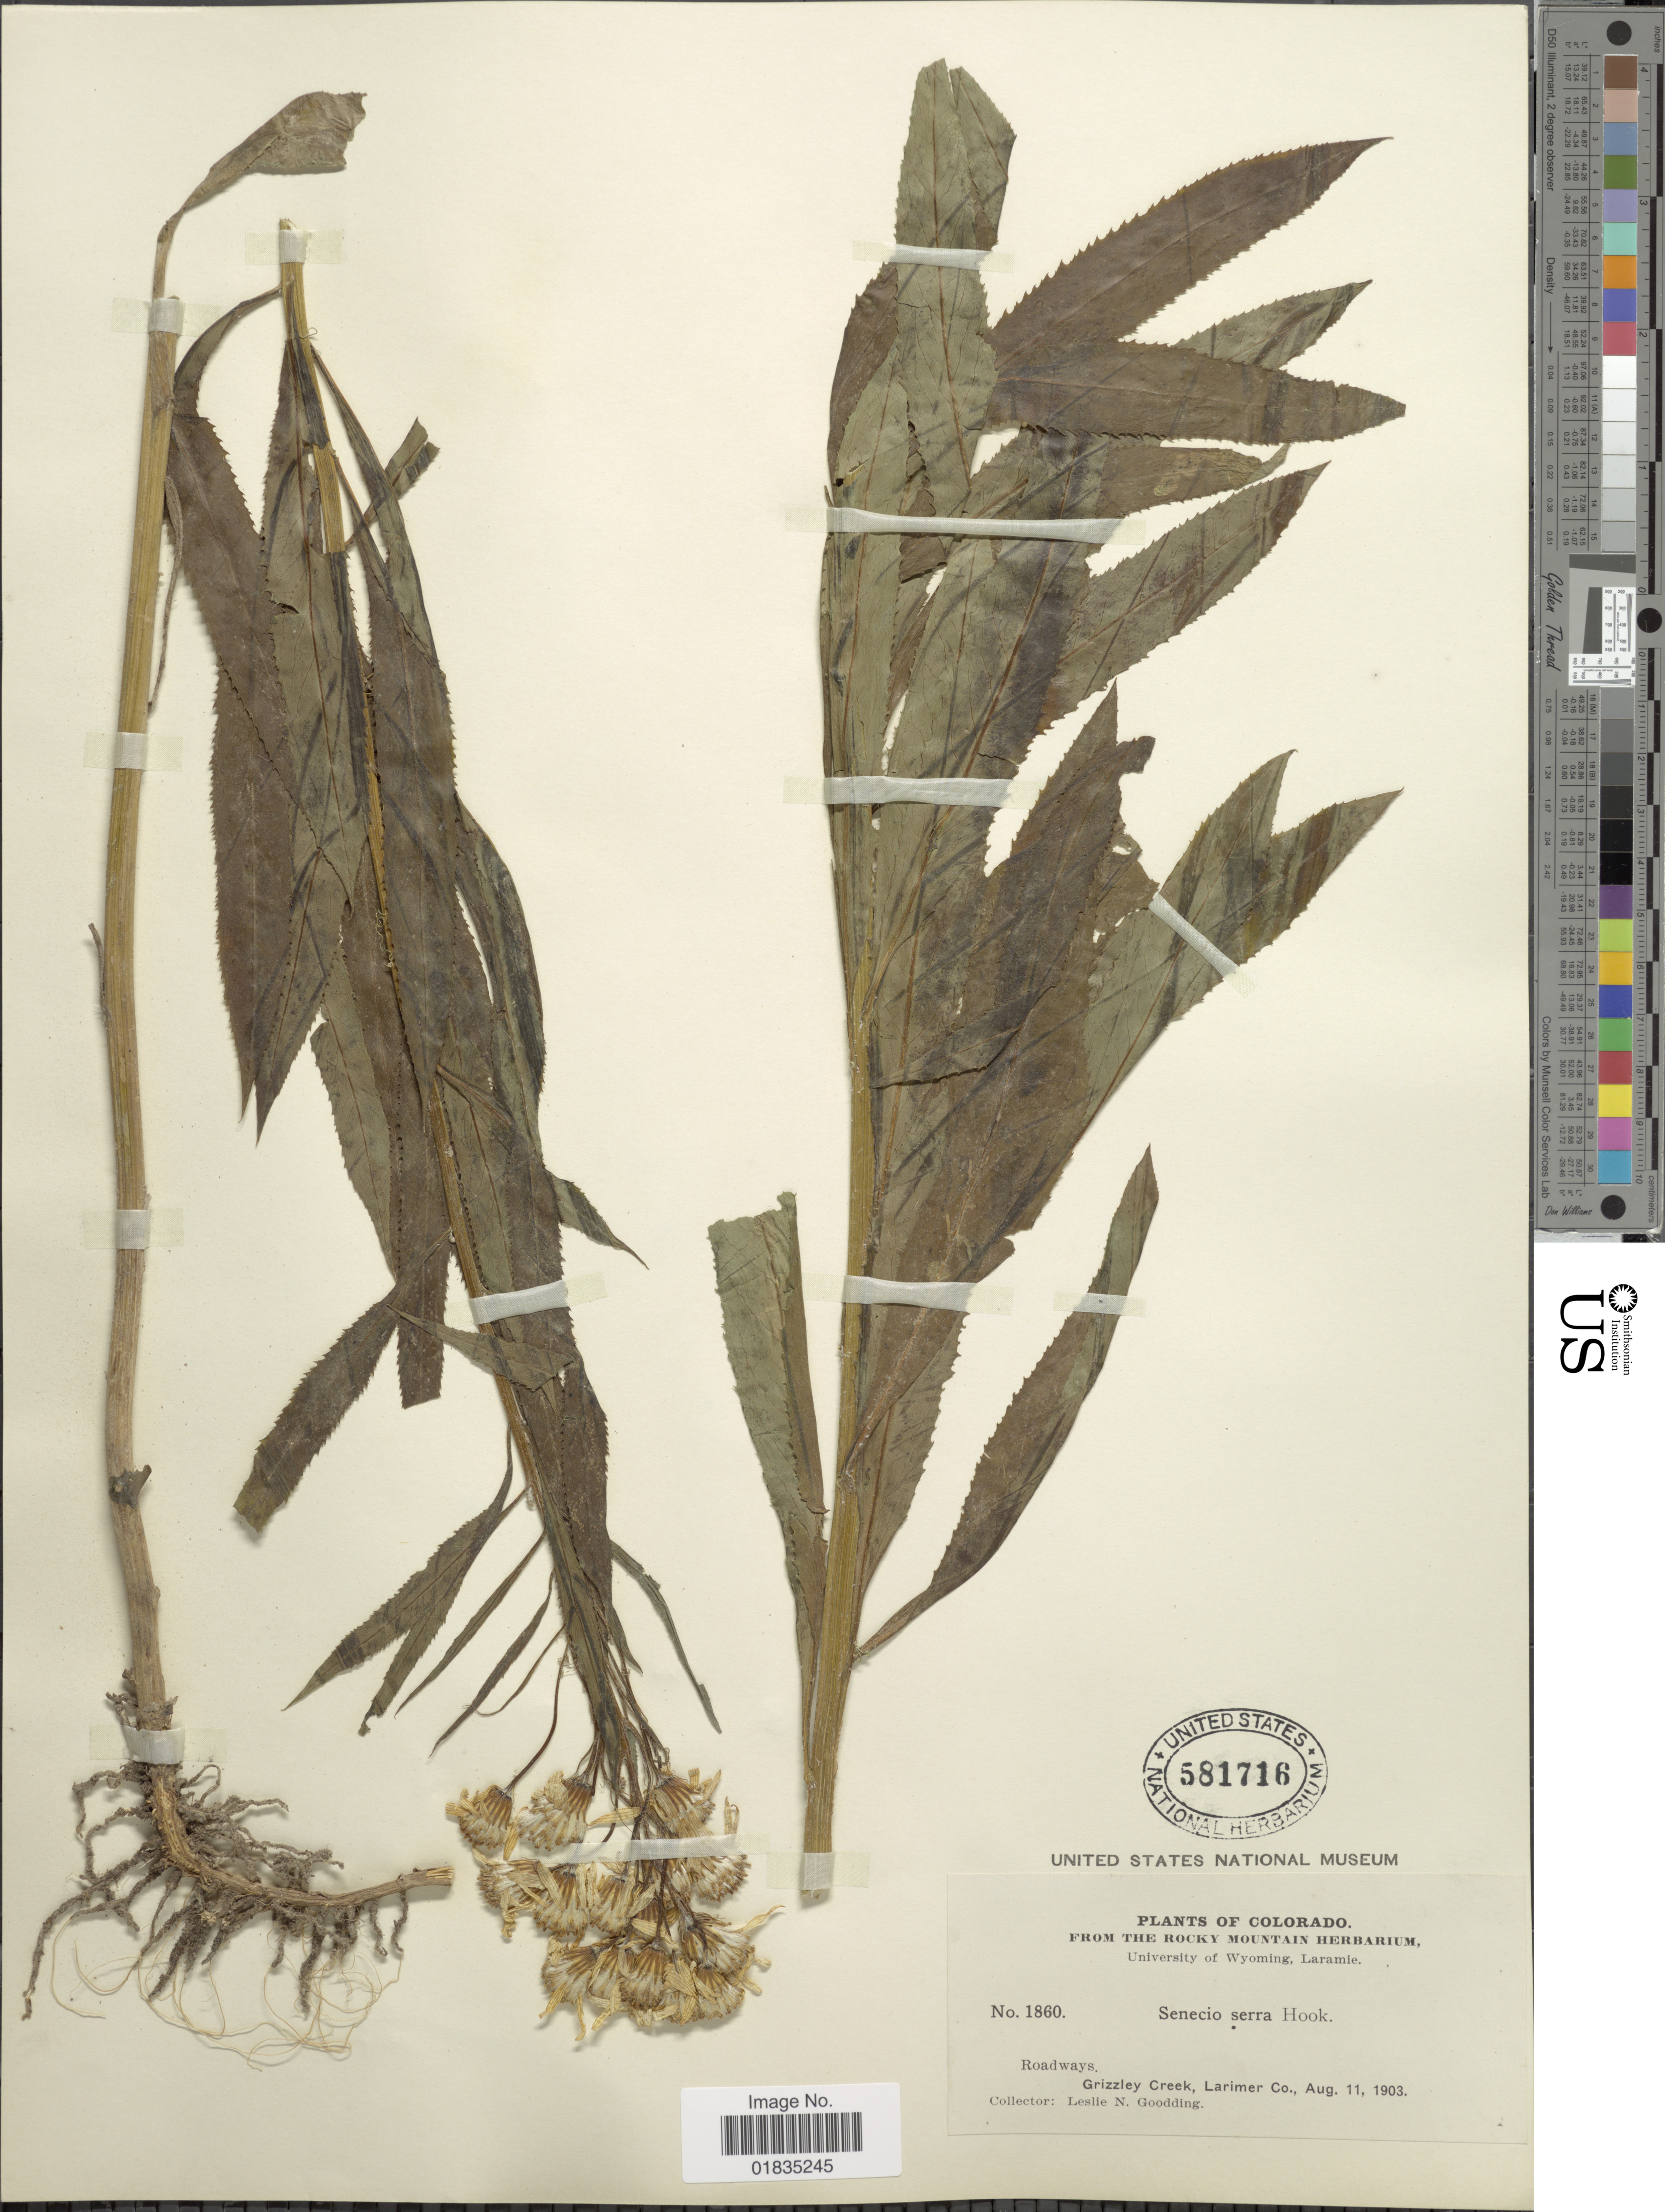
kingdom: Plantae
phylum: Tracheophyta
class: Magnoliopsida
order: Asterales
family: Asteraceae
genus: Senecio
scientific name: Senecio serra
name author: Hook.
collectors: L. N. Goodding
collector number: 1860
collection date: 1903-08-11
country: United States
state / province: Colorado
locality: Roadways, Grizzley Creek, Larimer Co.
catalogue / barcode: US 581716